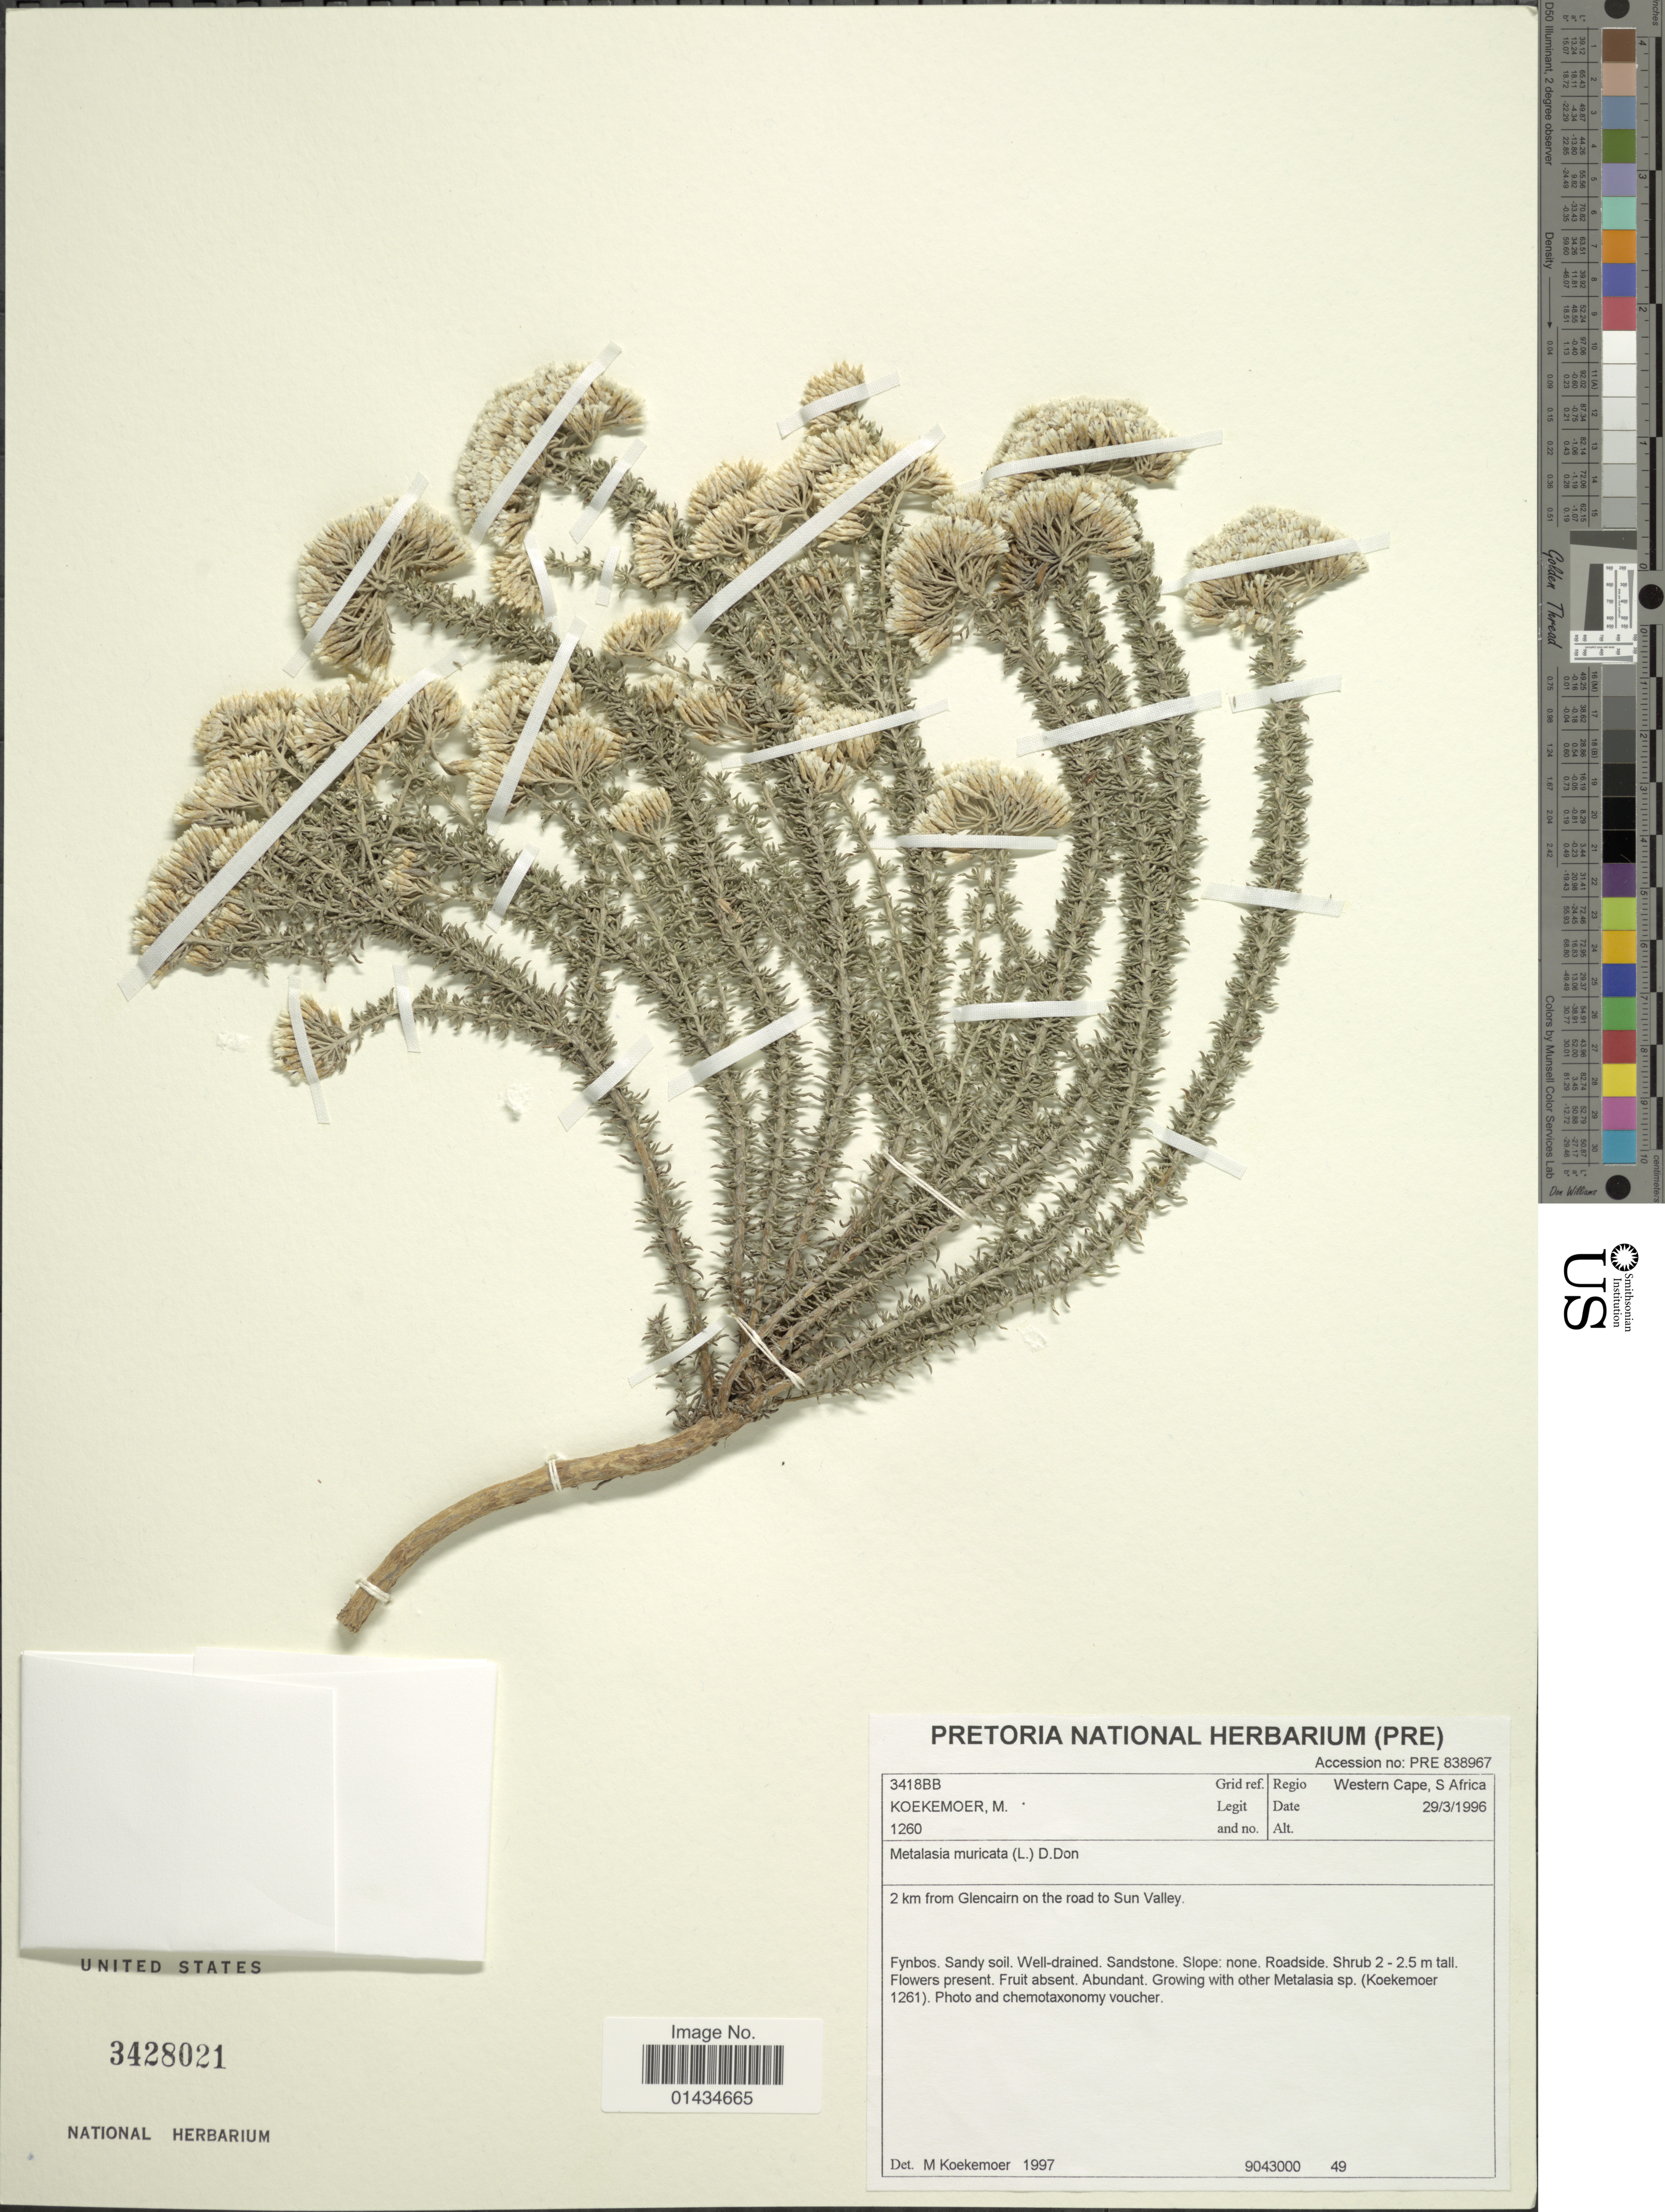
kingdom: Plantae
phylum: Tracheophyta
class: Magnoliopsida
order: Asterales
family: Asteraceae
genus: Metalasia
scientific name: Metalasia muricata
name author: (L.) D. Don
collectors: M. Koekemoer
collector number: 1260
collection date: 1996-03-29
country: South Africa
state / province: Western Cape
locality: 2 km from Glencairn on the road to Sun Valley, roadside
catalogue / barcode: US 3428021